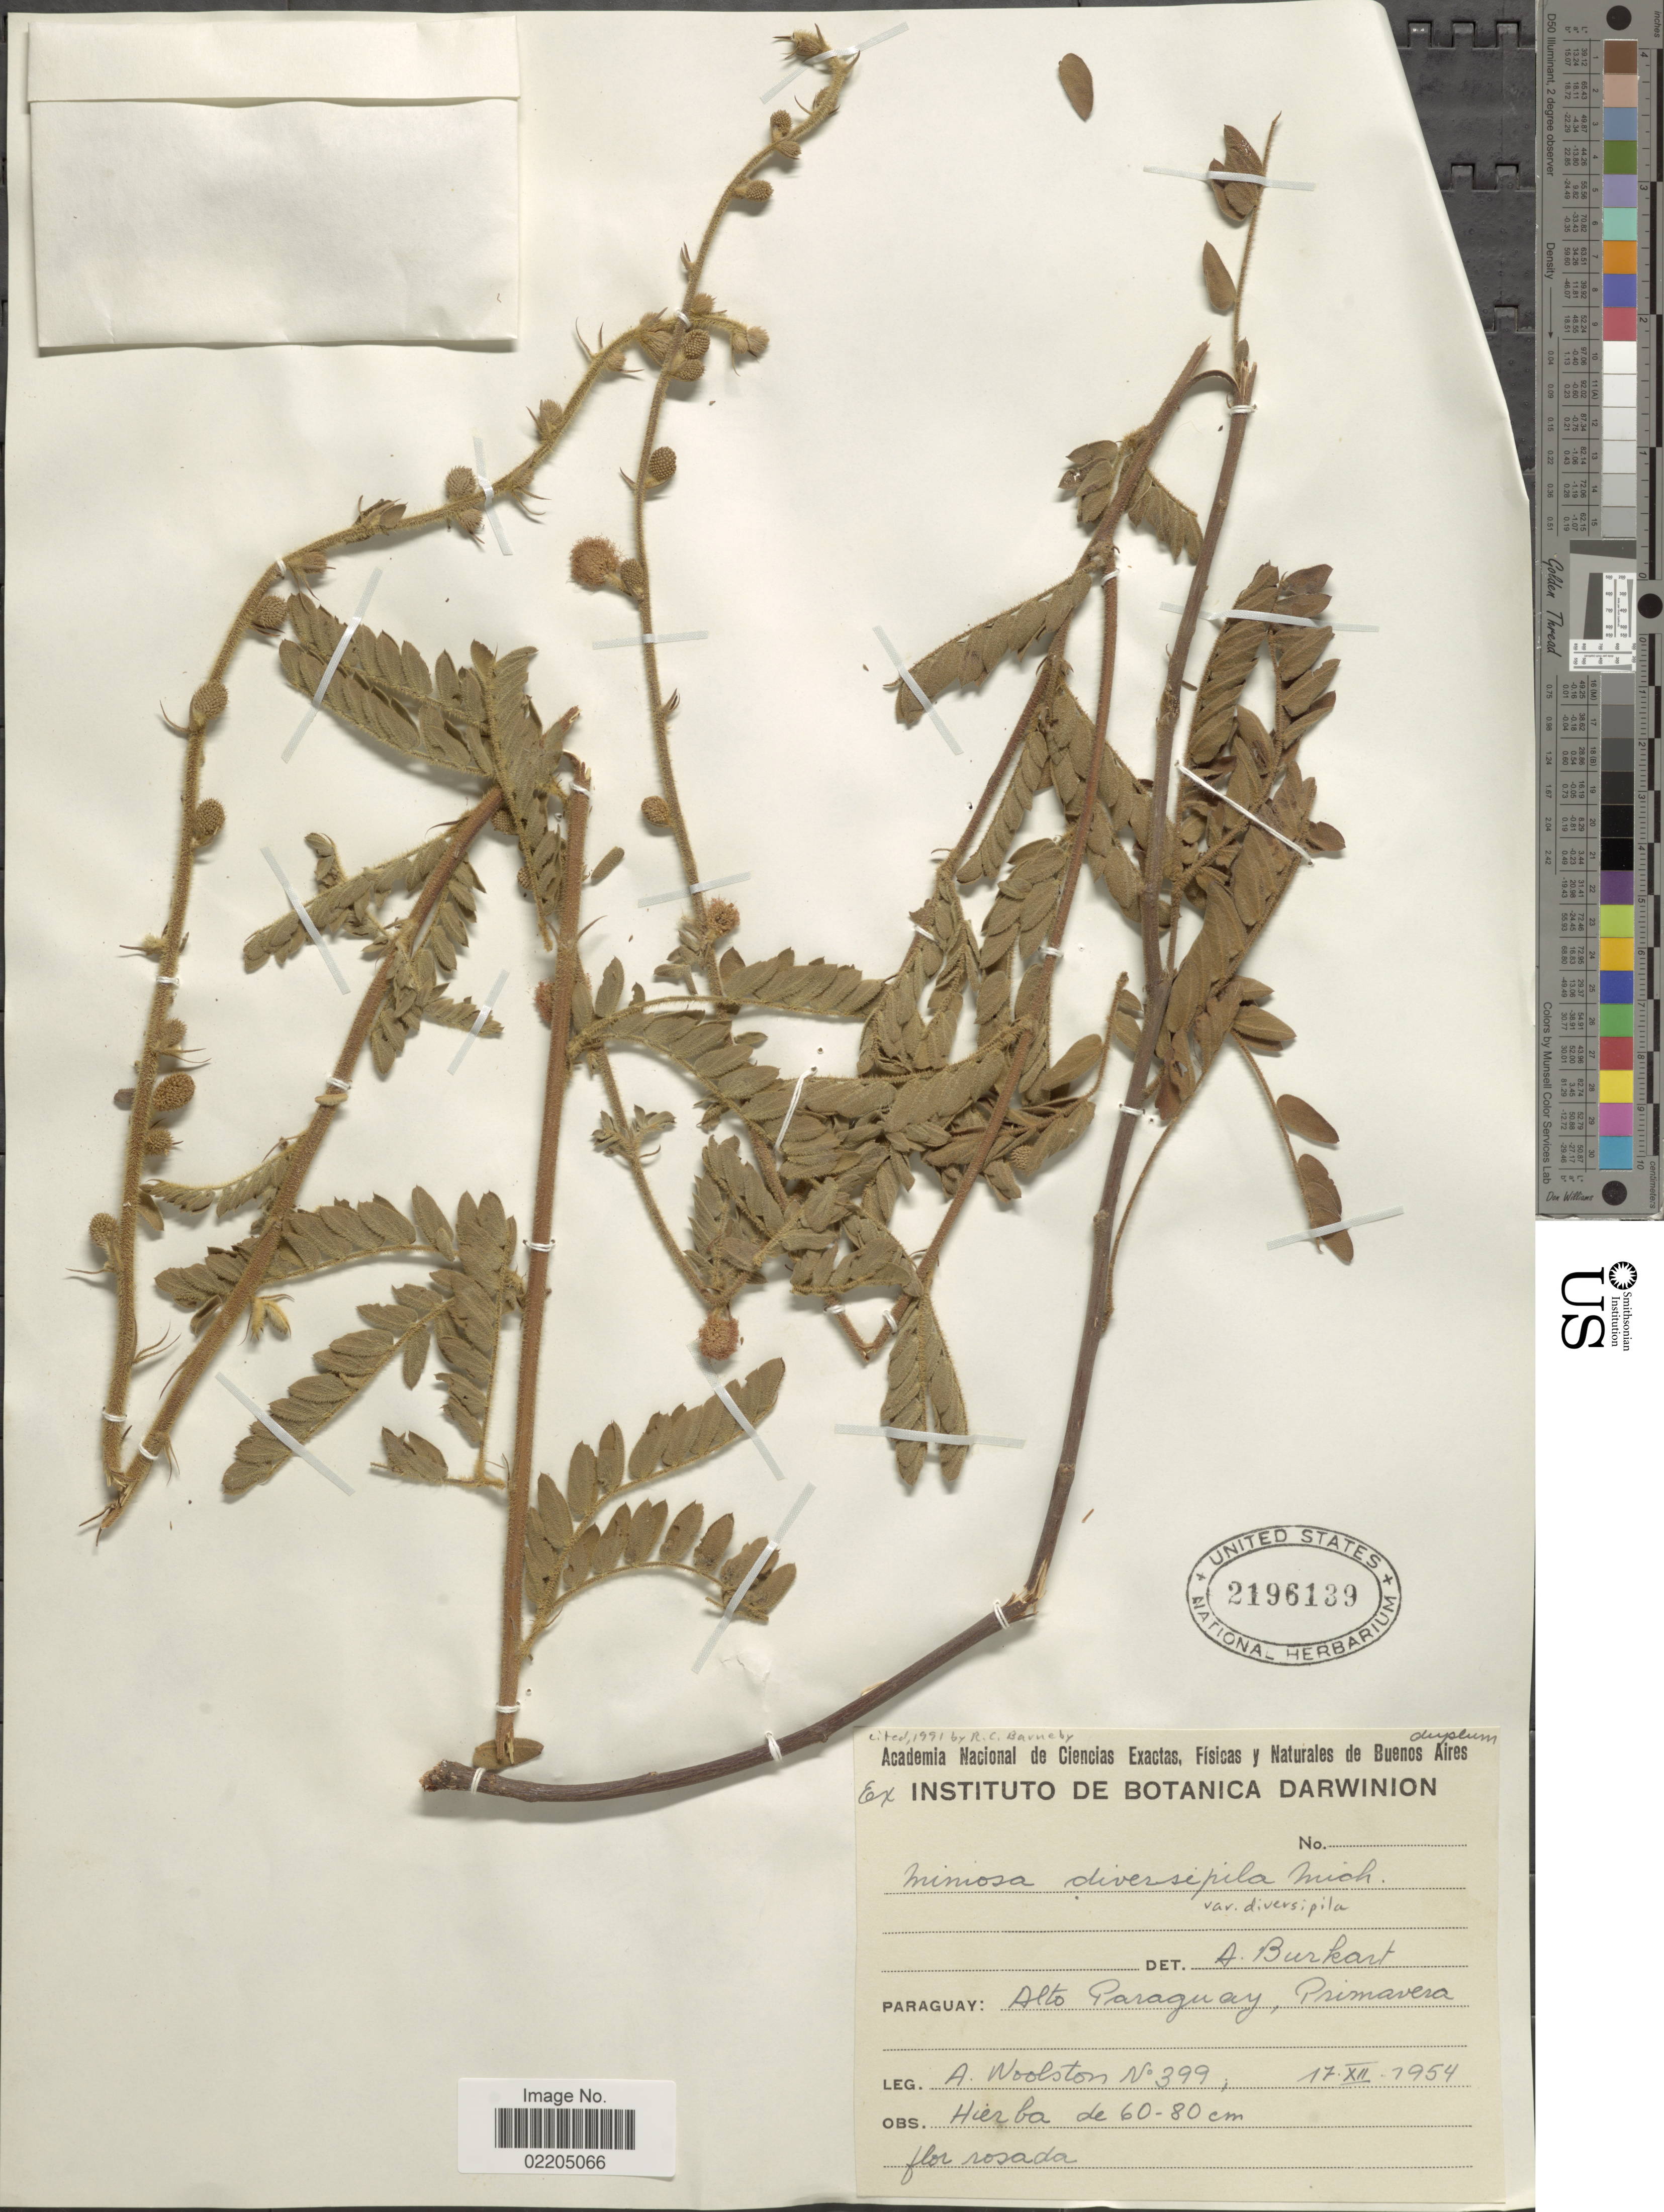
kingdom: Plantae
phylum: Tracheophyta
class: Magnoliopsida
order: Fabales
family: Fabaceae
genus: Mimosa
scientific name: Mimosa diversipila var. diversipila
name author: Micheli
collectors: A. Woolston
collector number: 399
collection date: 1954-12-17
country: Paraguay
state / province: Alto Paraguay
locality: Primavera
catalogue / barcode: US 2196139